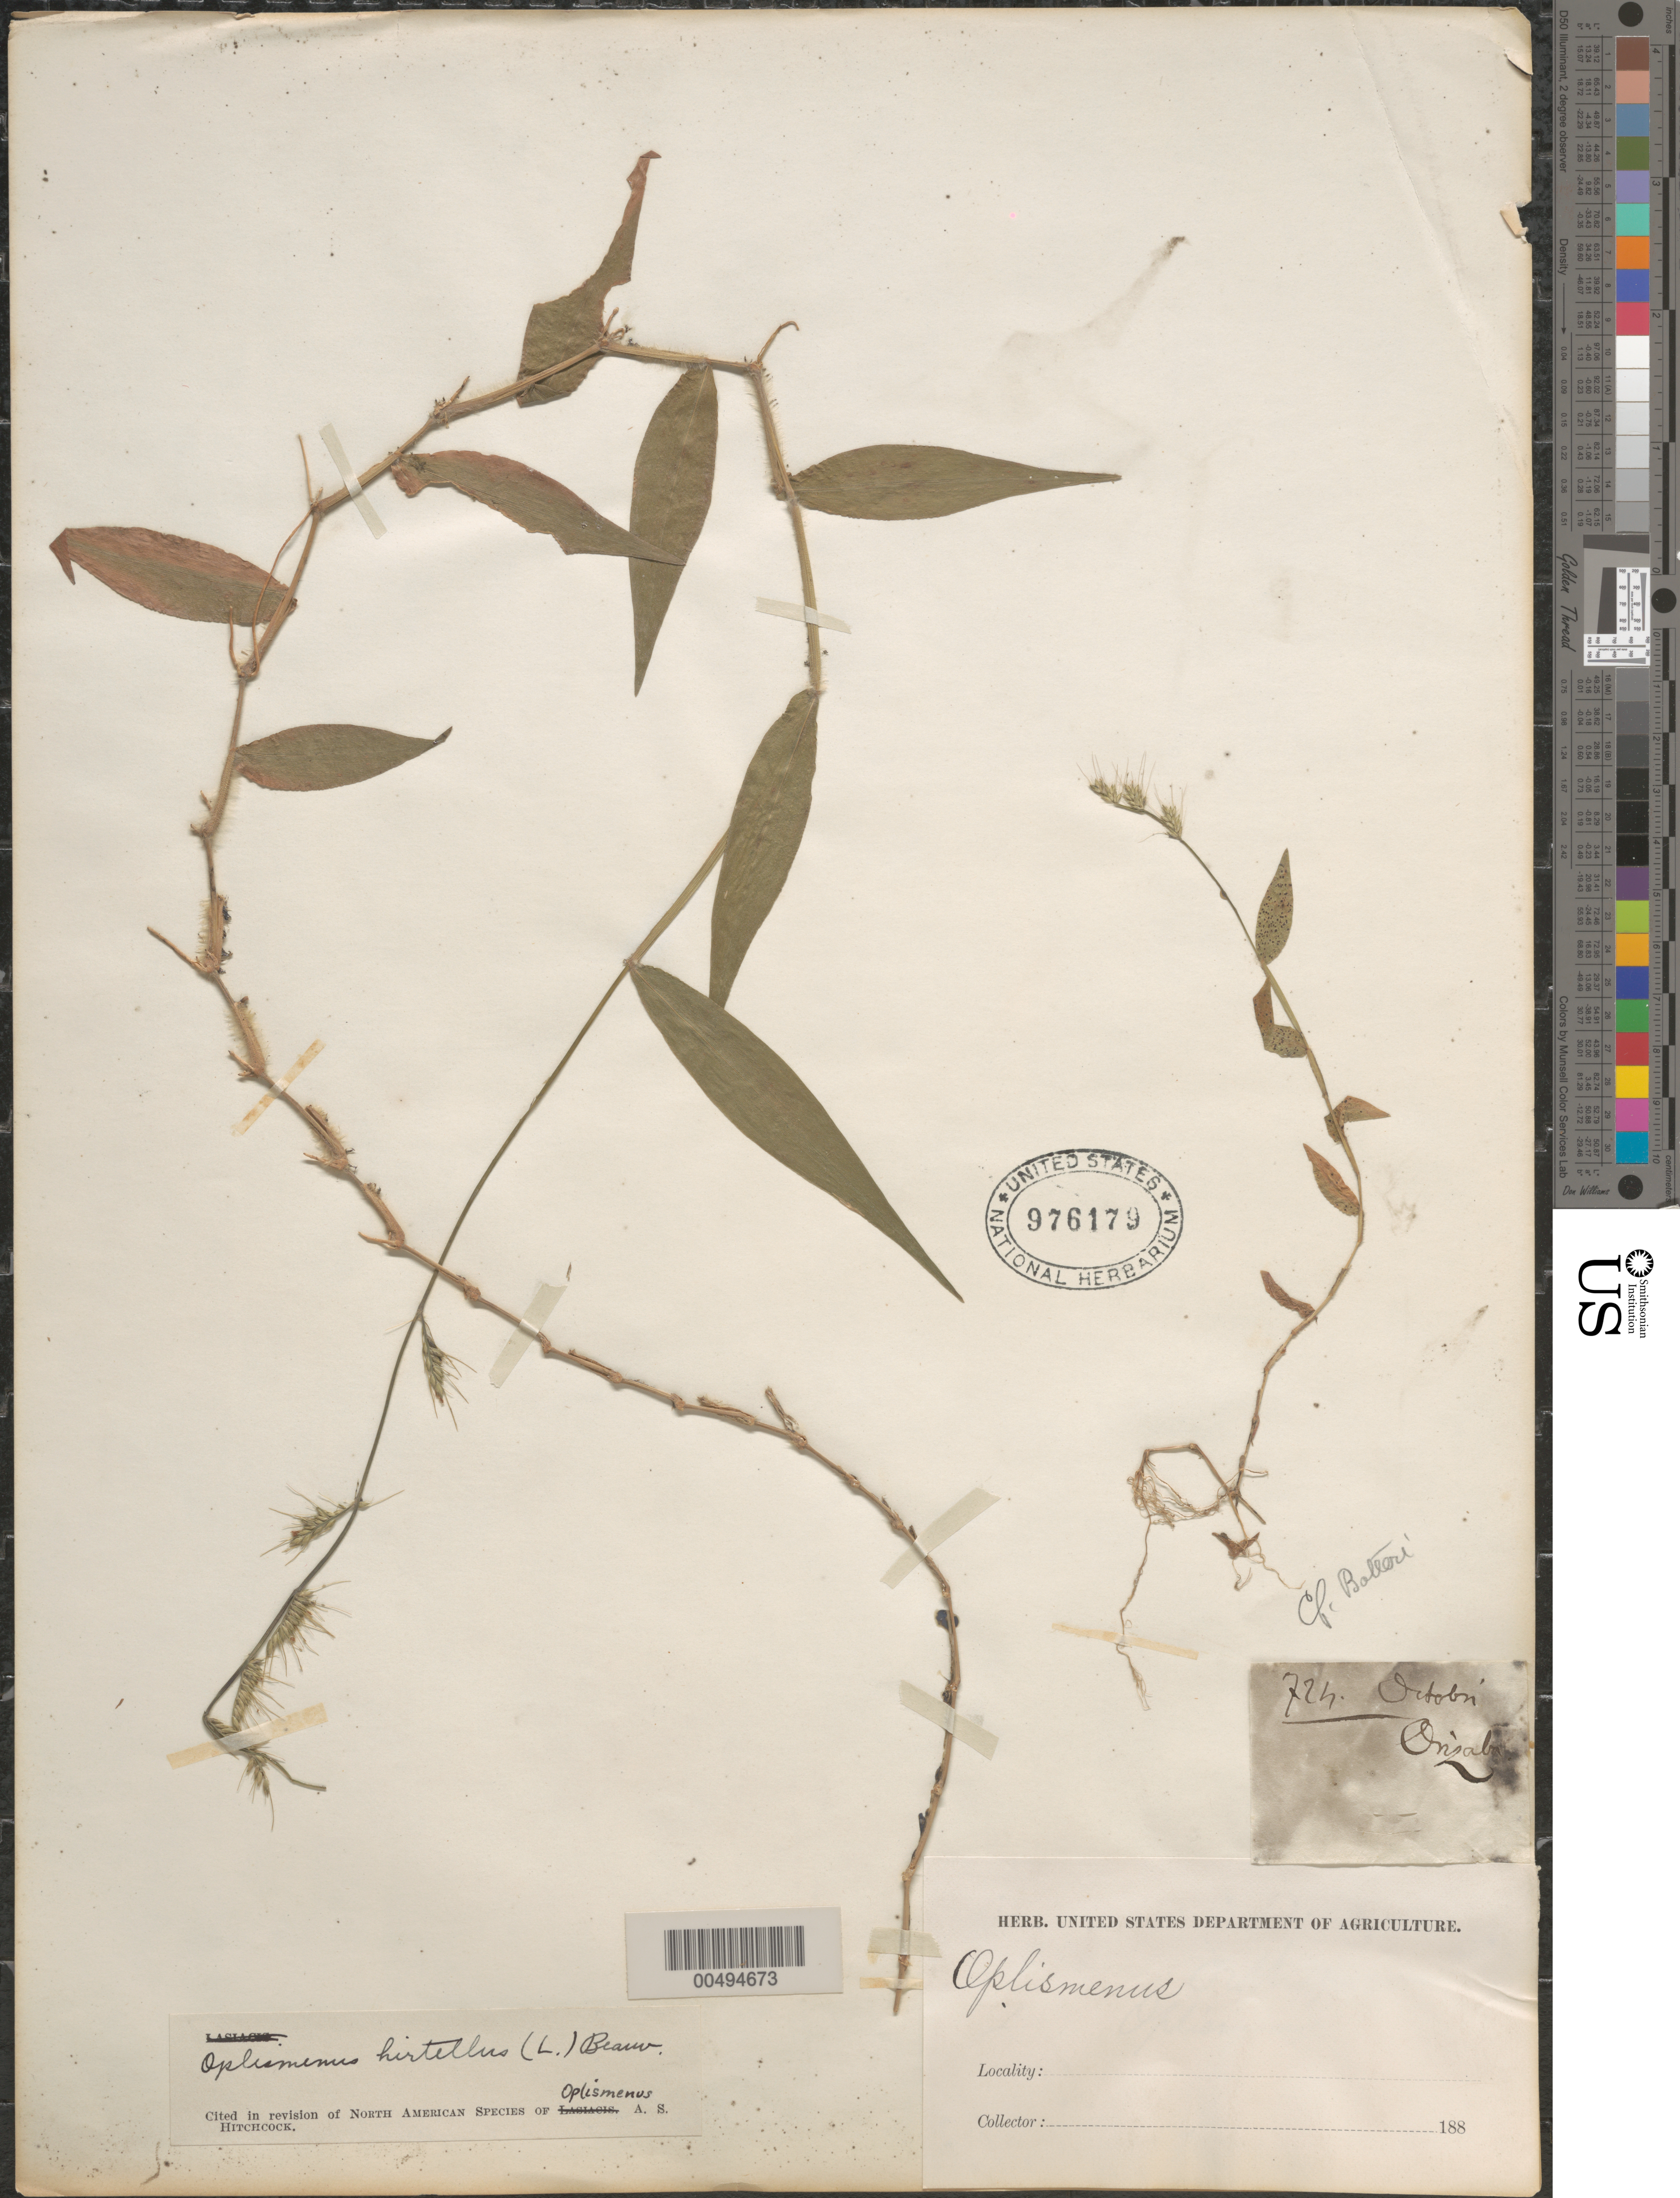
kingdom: Plantae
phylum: Tracheophyta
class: Liliopsida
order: Poales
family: Poaceae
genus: Oplismenus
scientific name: Oplismenus hirtellus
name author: (L.) P. Beauv.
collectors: -. Botteri & C. Botteri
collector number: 724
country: Mexico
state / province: Veracruz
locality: Orizaba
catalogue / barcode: US 976179